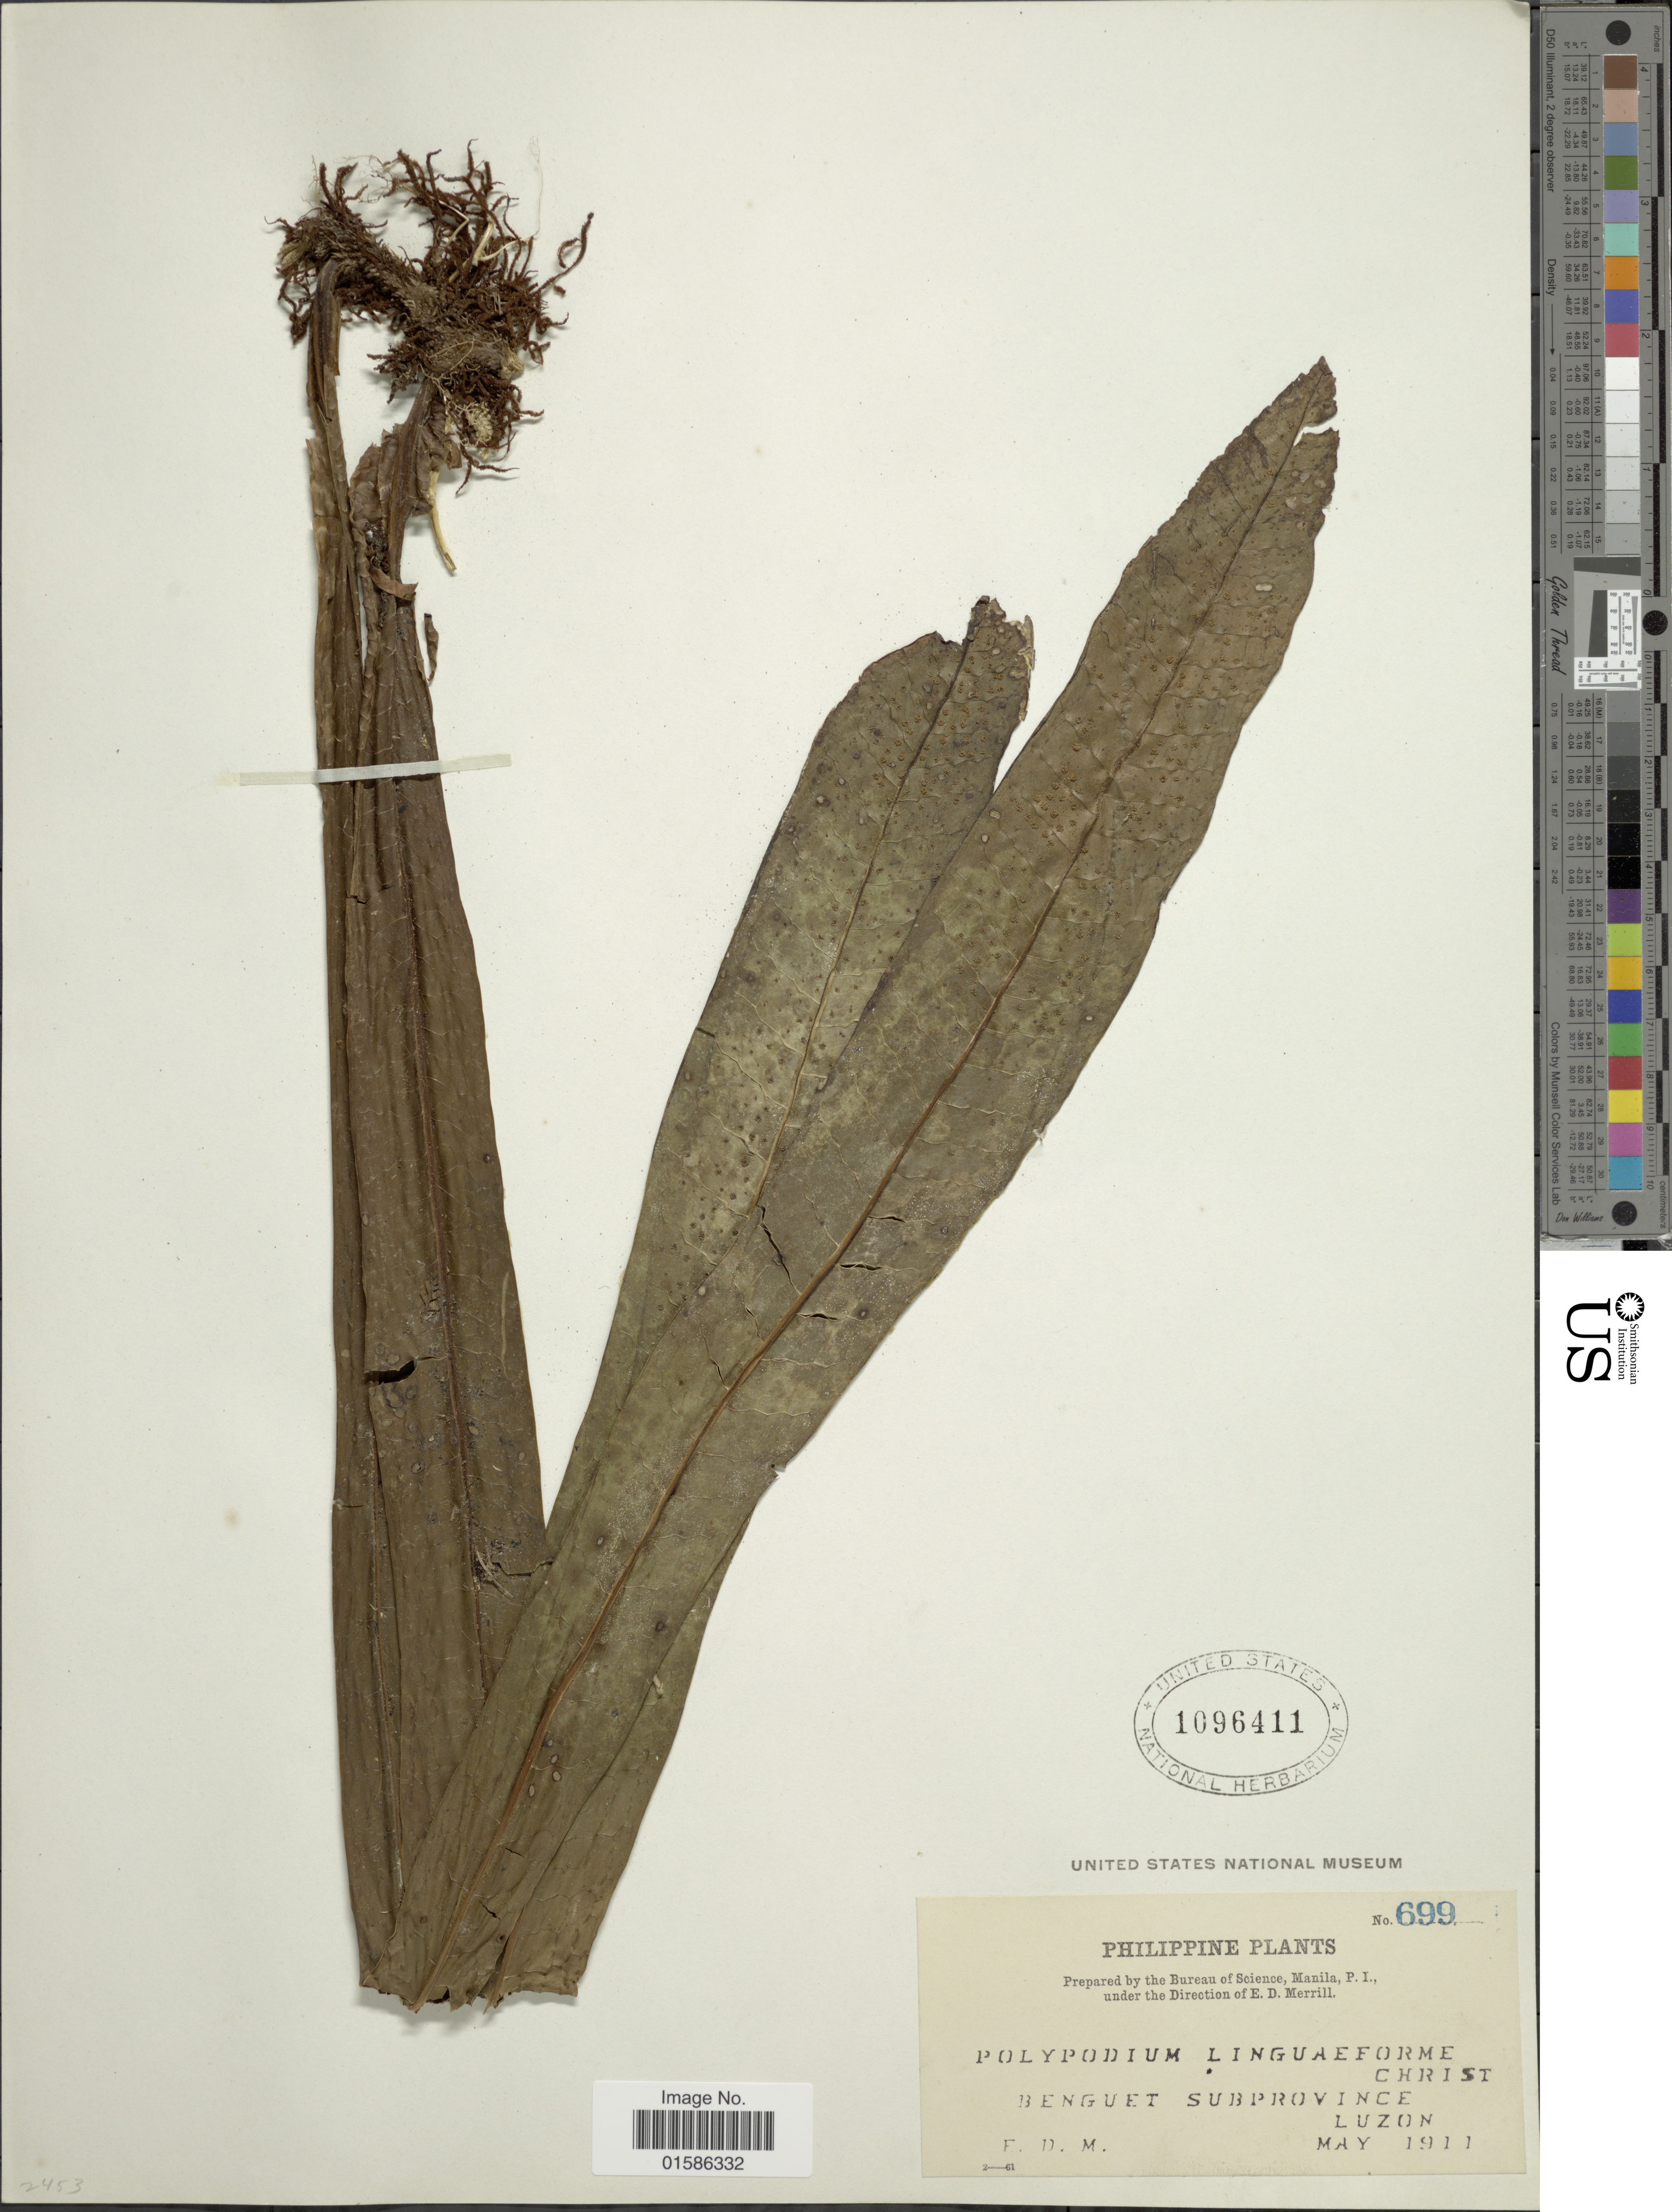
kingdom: Plantae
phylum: Tracheophyta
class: Polypodiopsida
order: Polypodiales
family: Polypodiaceae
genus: Microsorum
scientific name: Microsorum linguiforme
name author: (Mett.) Copel.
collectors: E. D. Merrill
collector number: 699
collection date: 1911-05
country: Philippines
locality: Benguet Subprovince, Luzon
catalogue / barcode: US 1096411